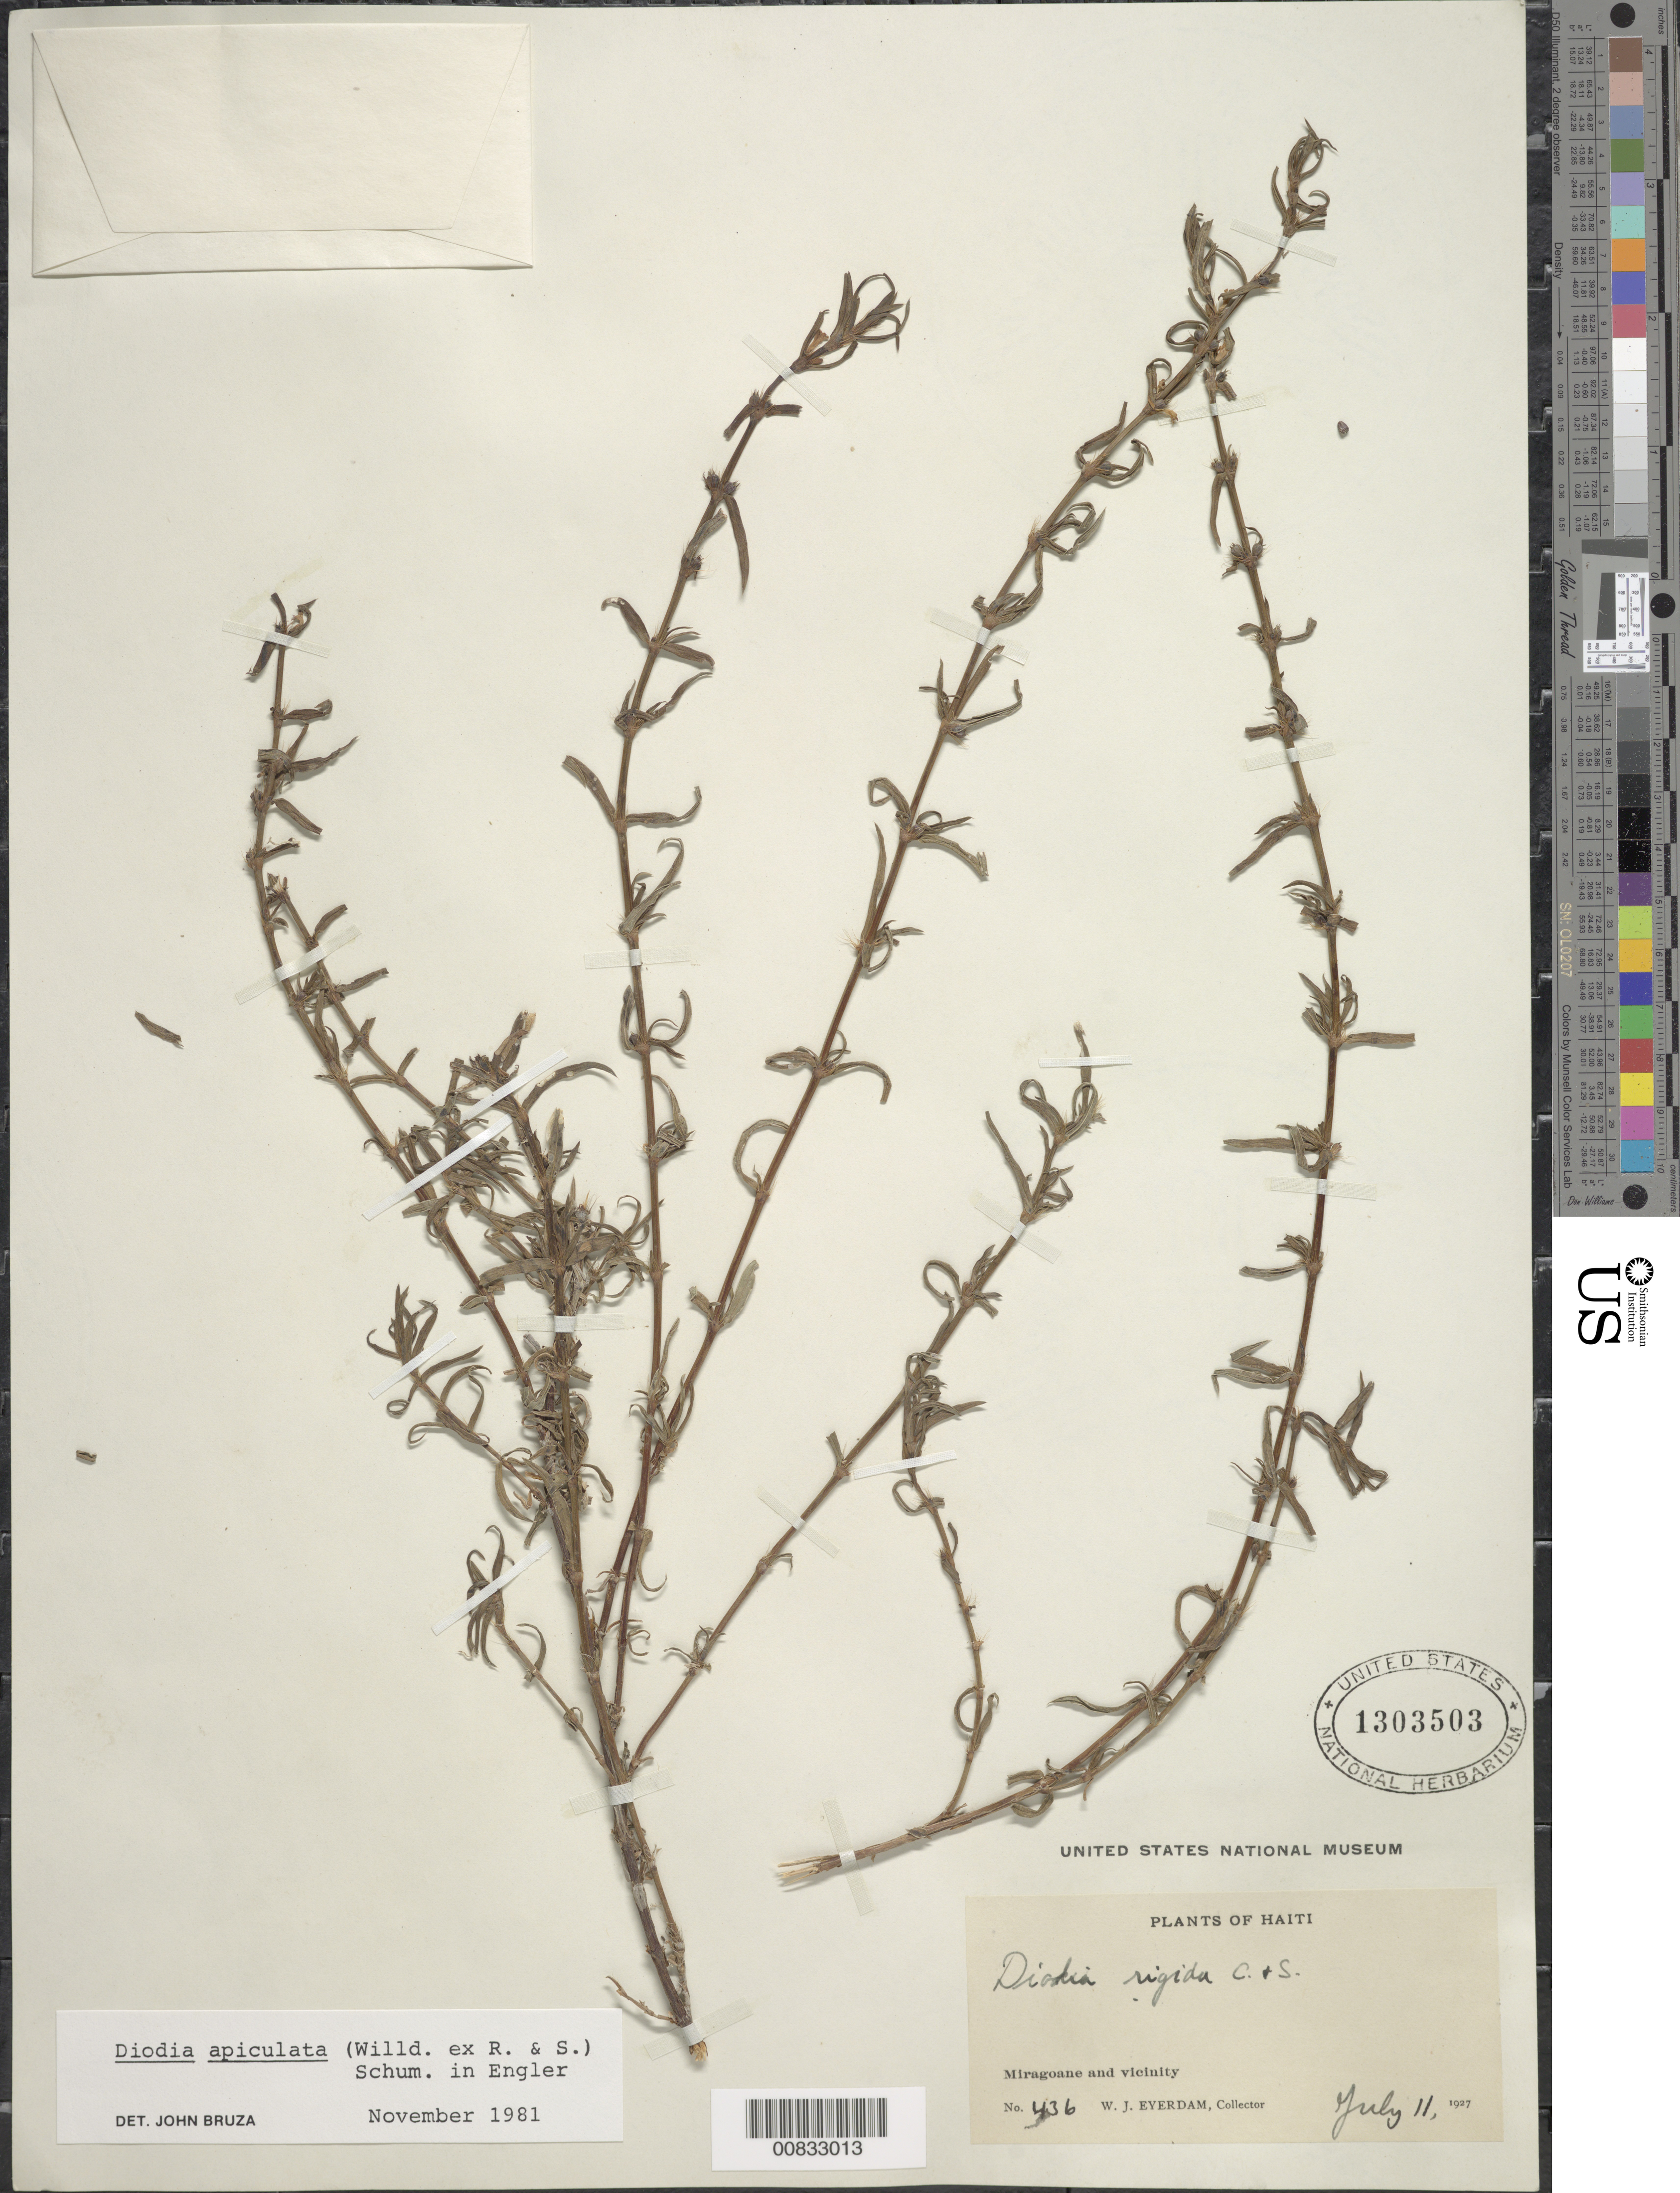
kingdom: Plantae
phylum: Tracheophyta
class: Magnoliopsida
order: Gentianales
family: Rubiaceae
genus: Diodella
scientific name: Diodella apiculata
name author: (Willd. ex Roem. & Schult.) Delprete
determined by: Bruza, J.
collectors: W. J. Eyerdam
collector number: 436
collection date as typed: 11 Jul 1927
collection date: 1927-07-11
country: Haiti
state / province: Grand'Anse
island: Hispaniola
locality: Miragoane and vicinity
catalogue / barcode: US 1303503